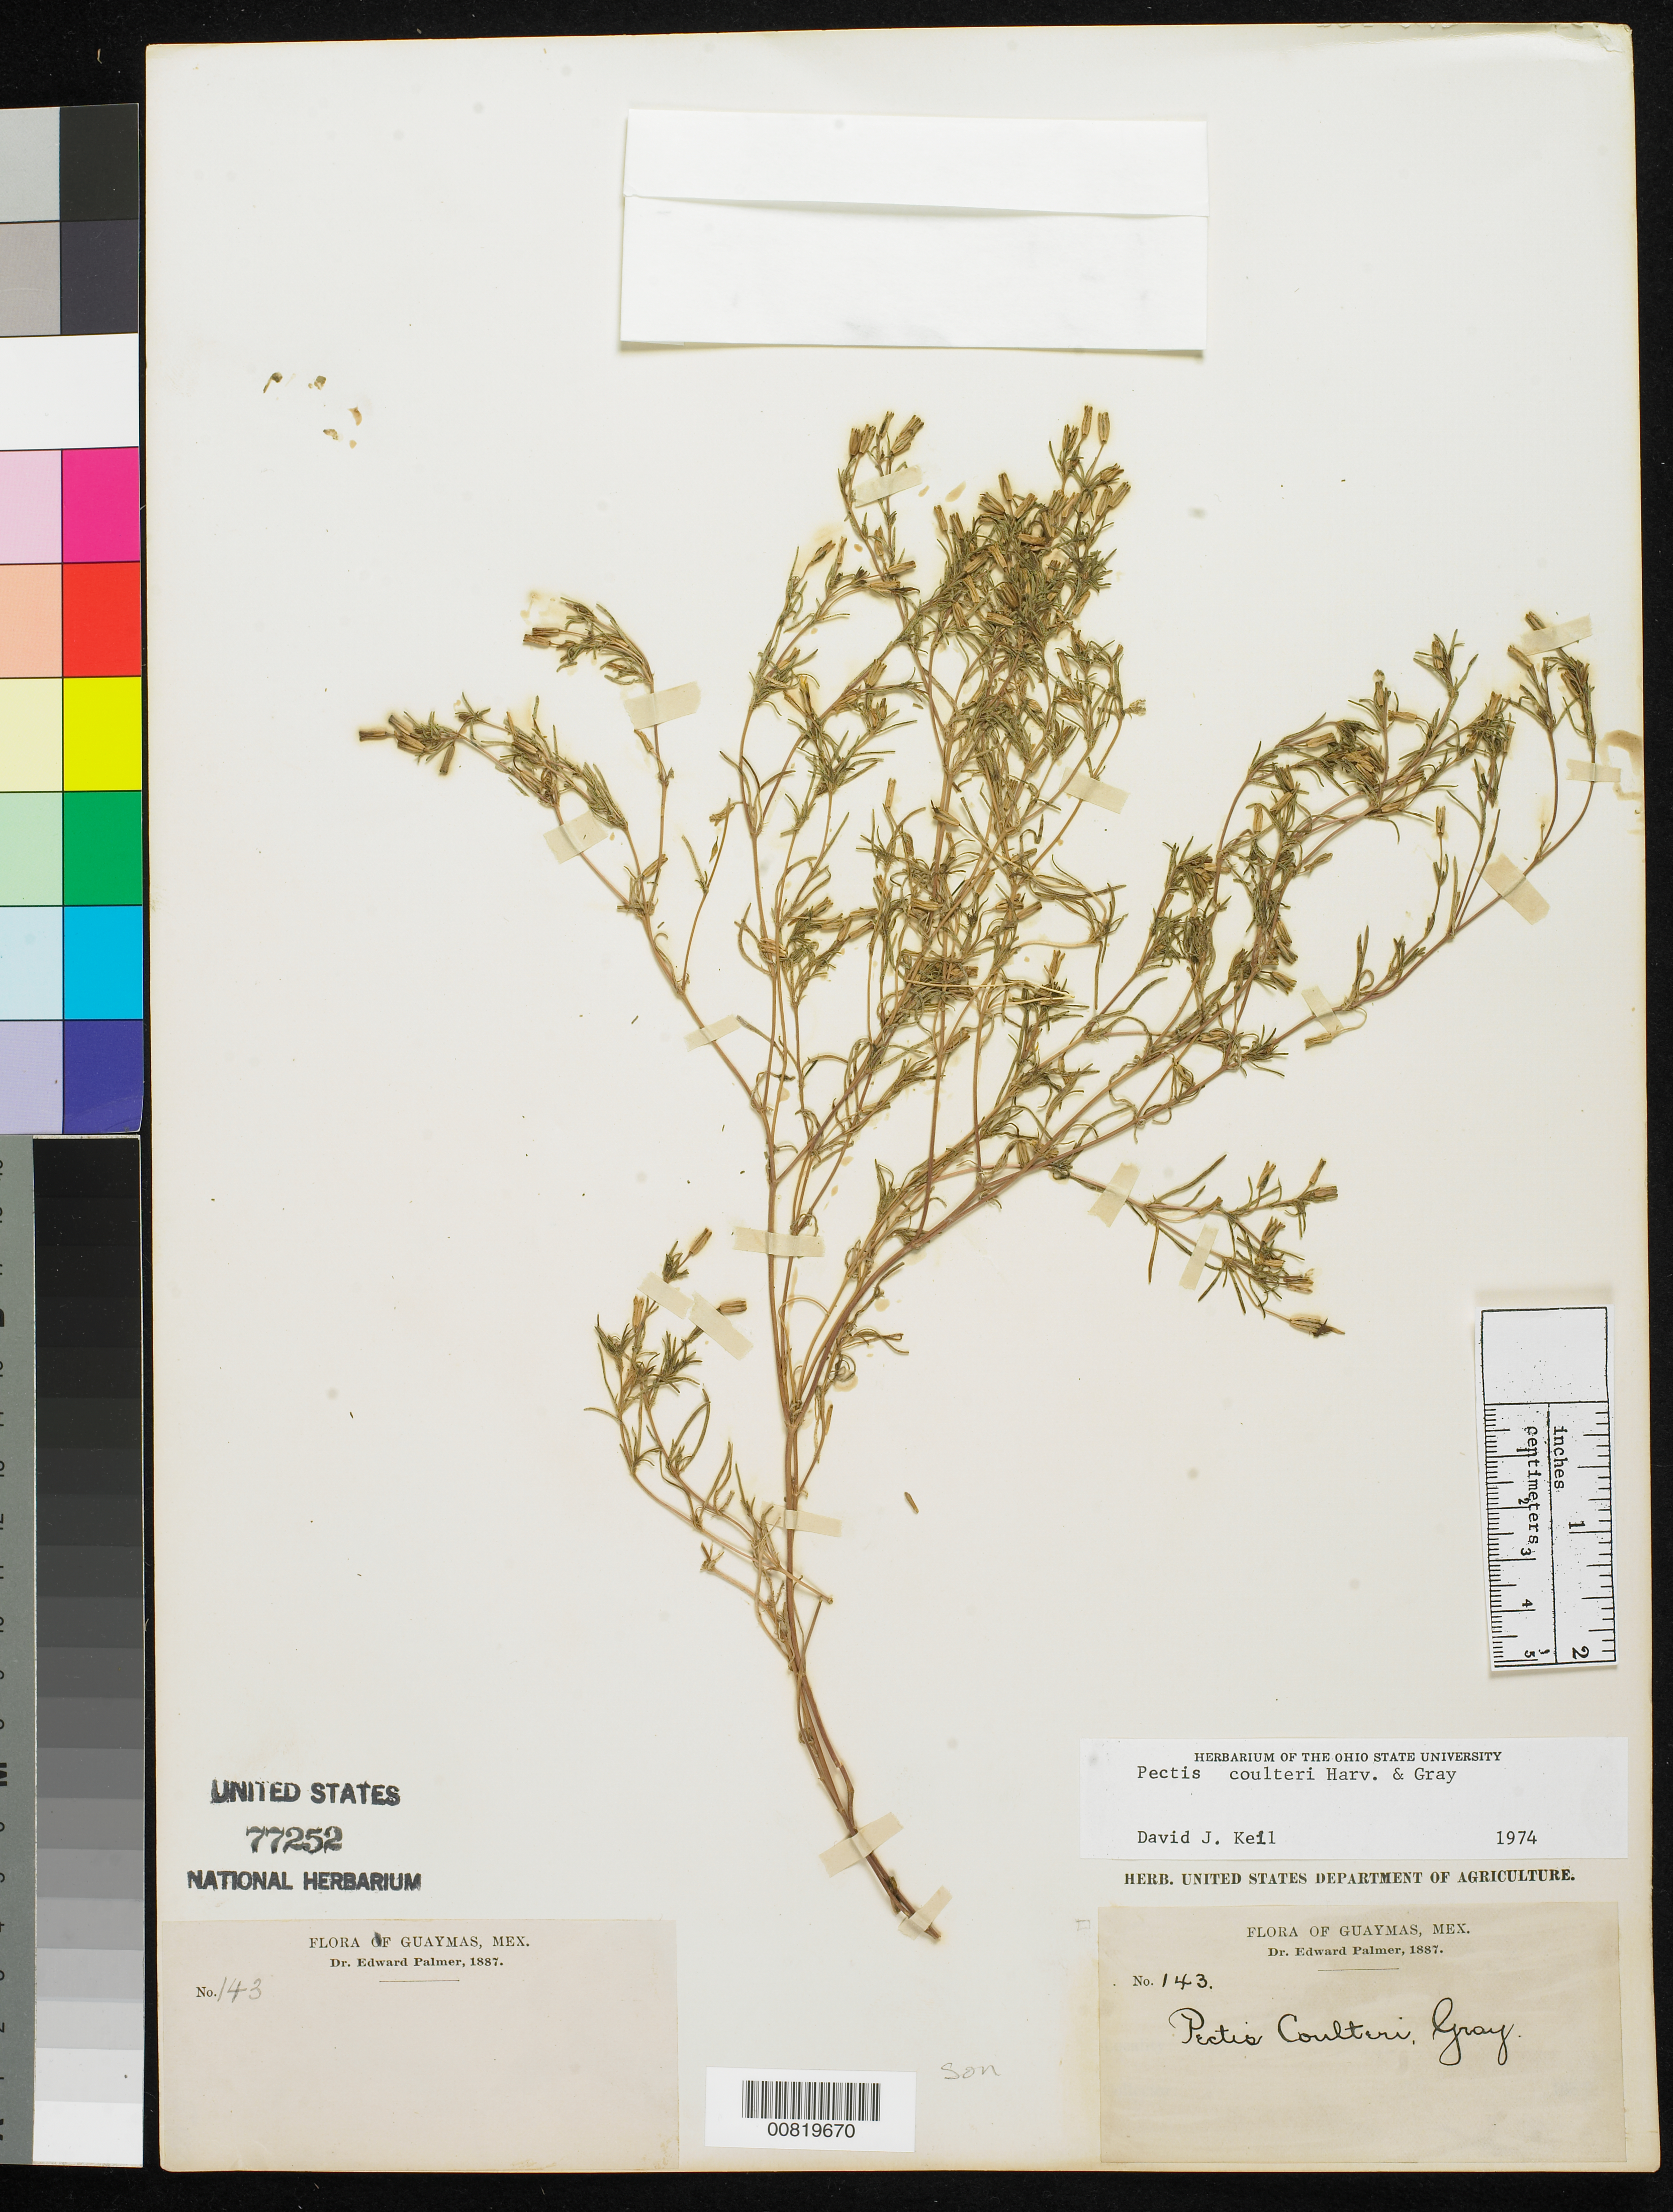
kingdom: Plantae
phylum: Tracheophyta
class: Magnoliopsida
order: Asterales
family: Asteraceae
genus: Pectis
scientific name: Pectis coulteri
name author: Harv. & A. Gray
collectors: E. Palmer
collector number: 143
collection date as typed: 1887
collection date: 1887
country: Mexico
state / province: Sonora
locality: Guaymas, Sonora.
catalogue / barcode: US 77252